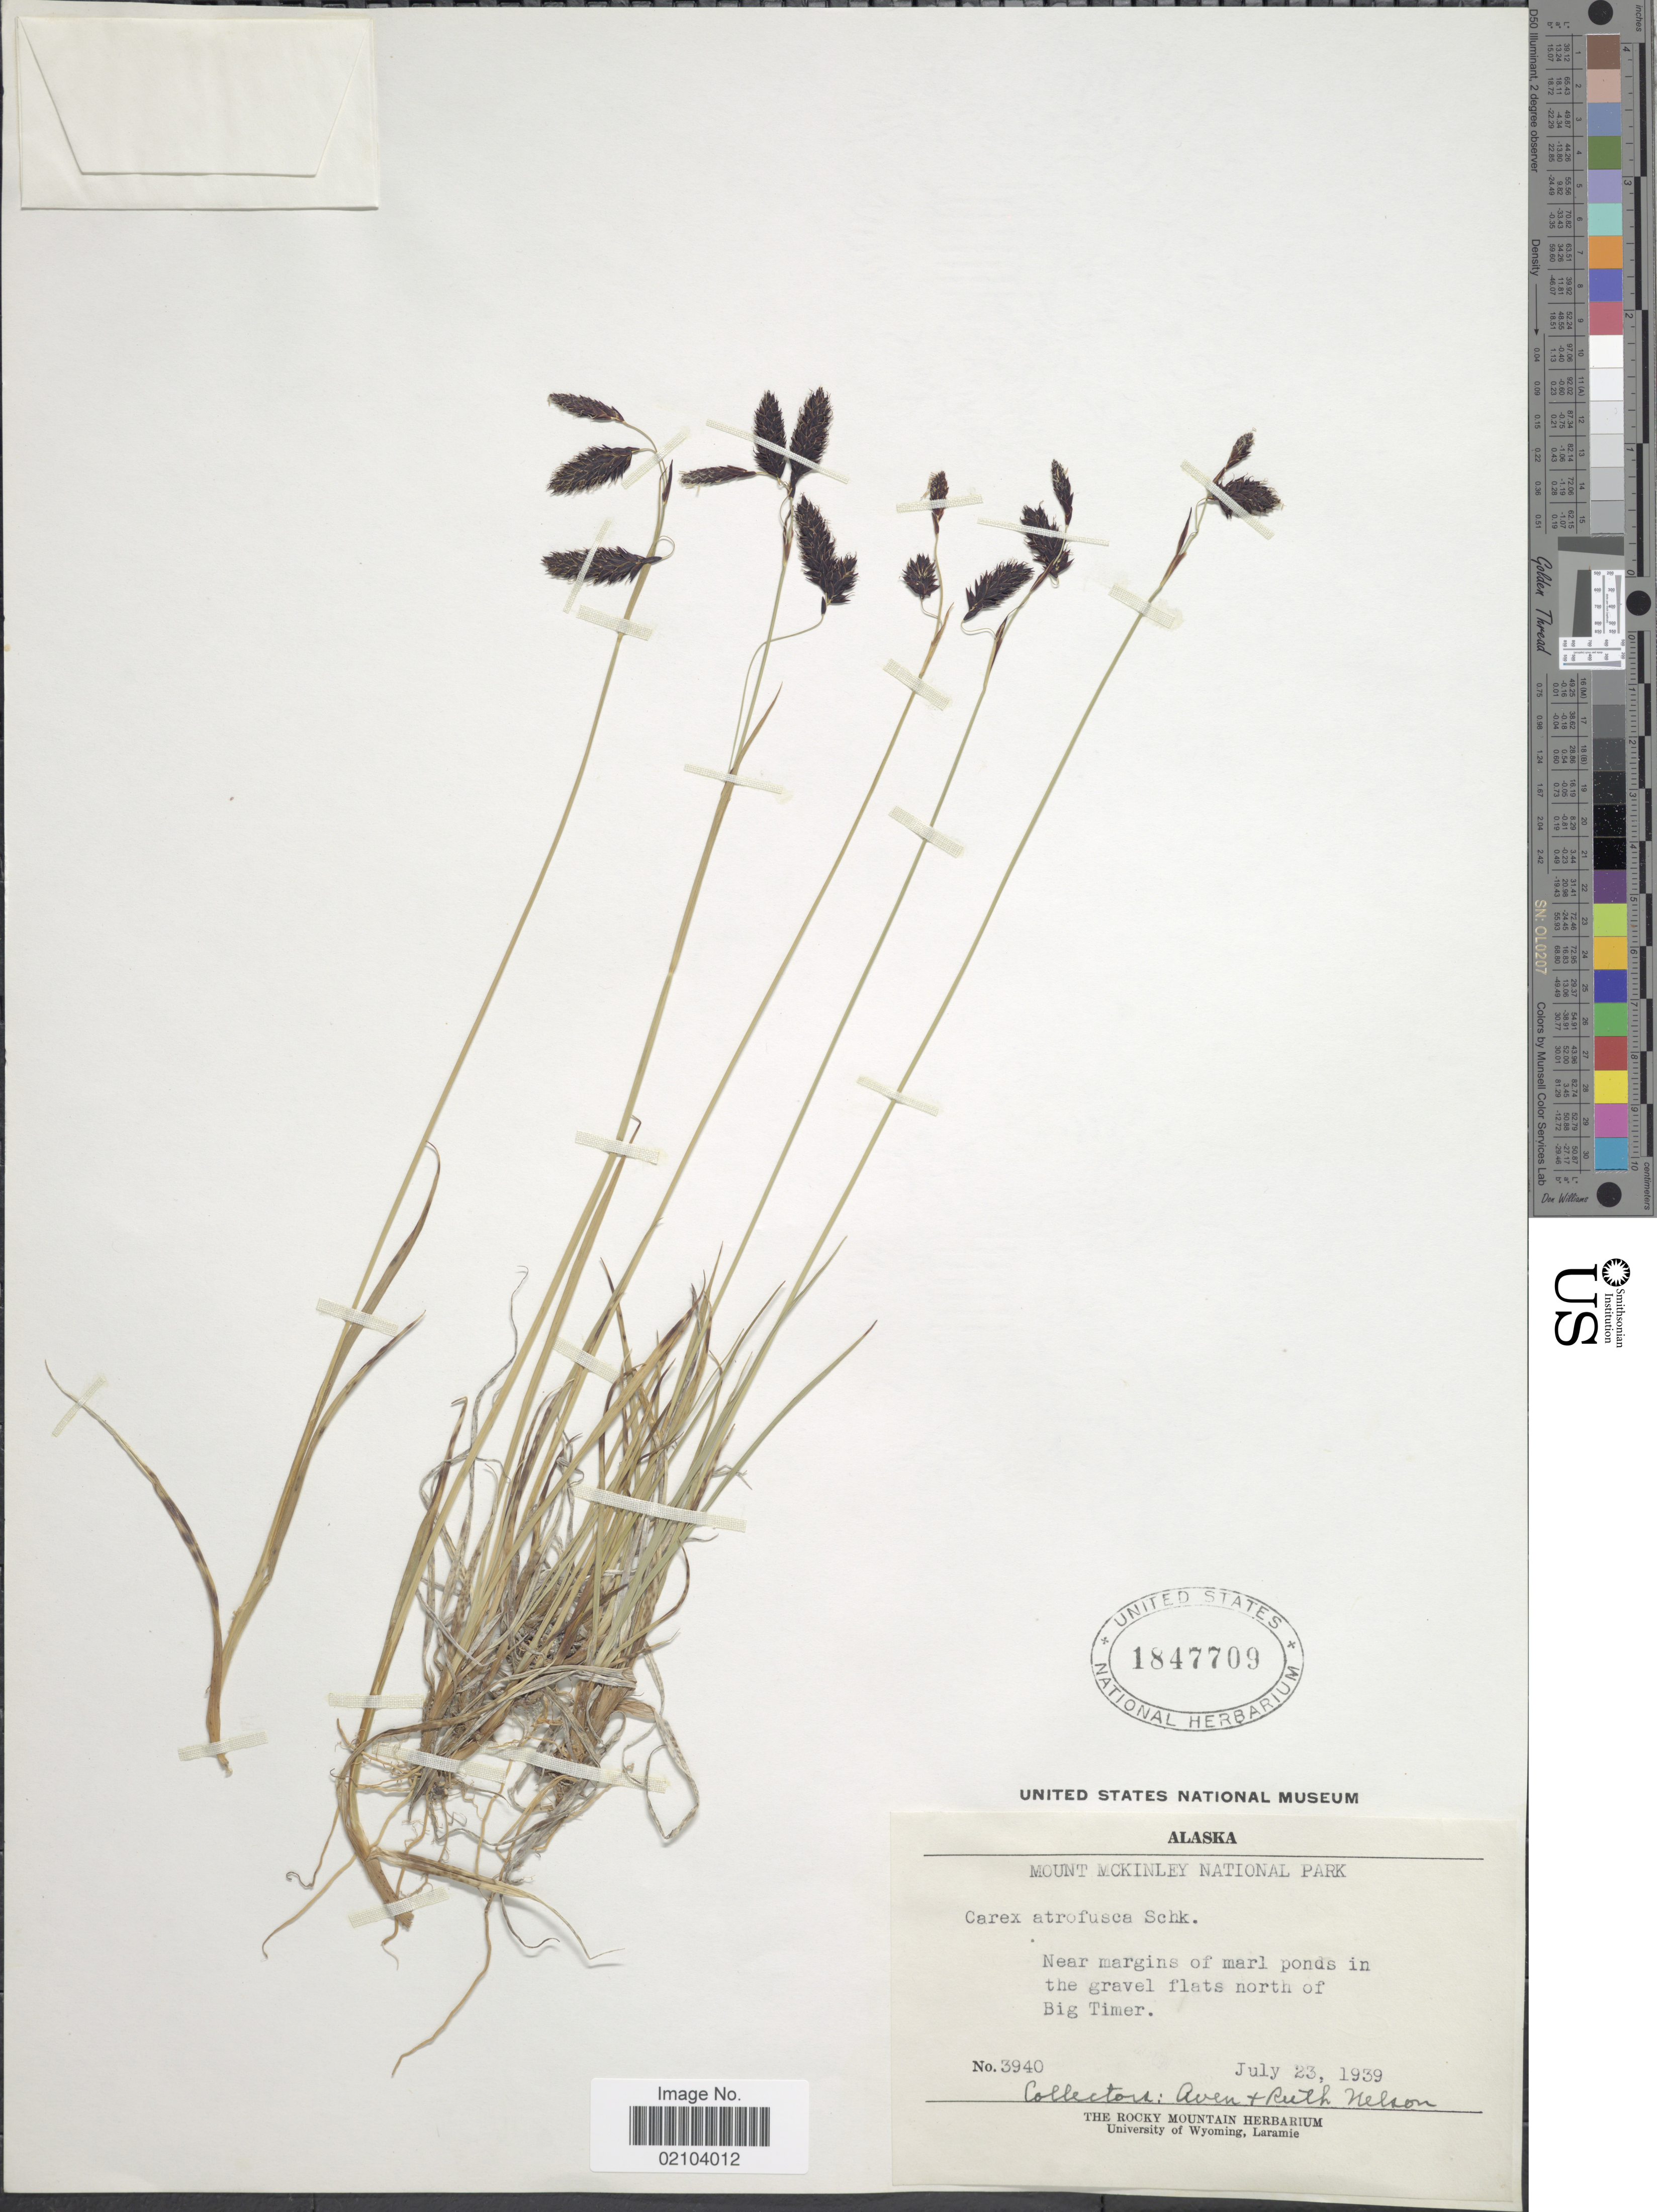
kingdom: Plantae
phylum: Tracheophyta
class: Liliopsida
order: Poales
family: Cyperaceae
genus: Carex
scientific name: Carex atrofusca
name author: Schkuhr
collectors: A. Nelson & R. A. Nelson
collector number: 3940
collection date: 1939-07-23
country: United States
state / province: Alaska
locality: Mount McKinley National Park. Near margins of marl ponds in the gravel flats north of Big Timer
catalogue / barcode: US 1847709